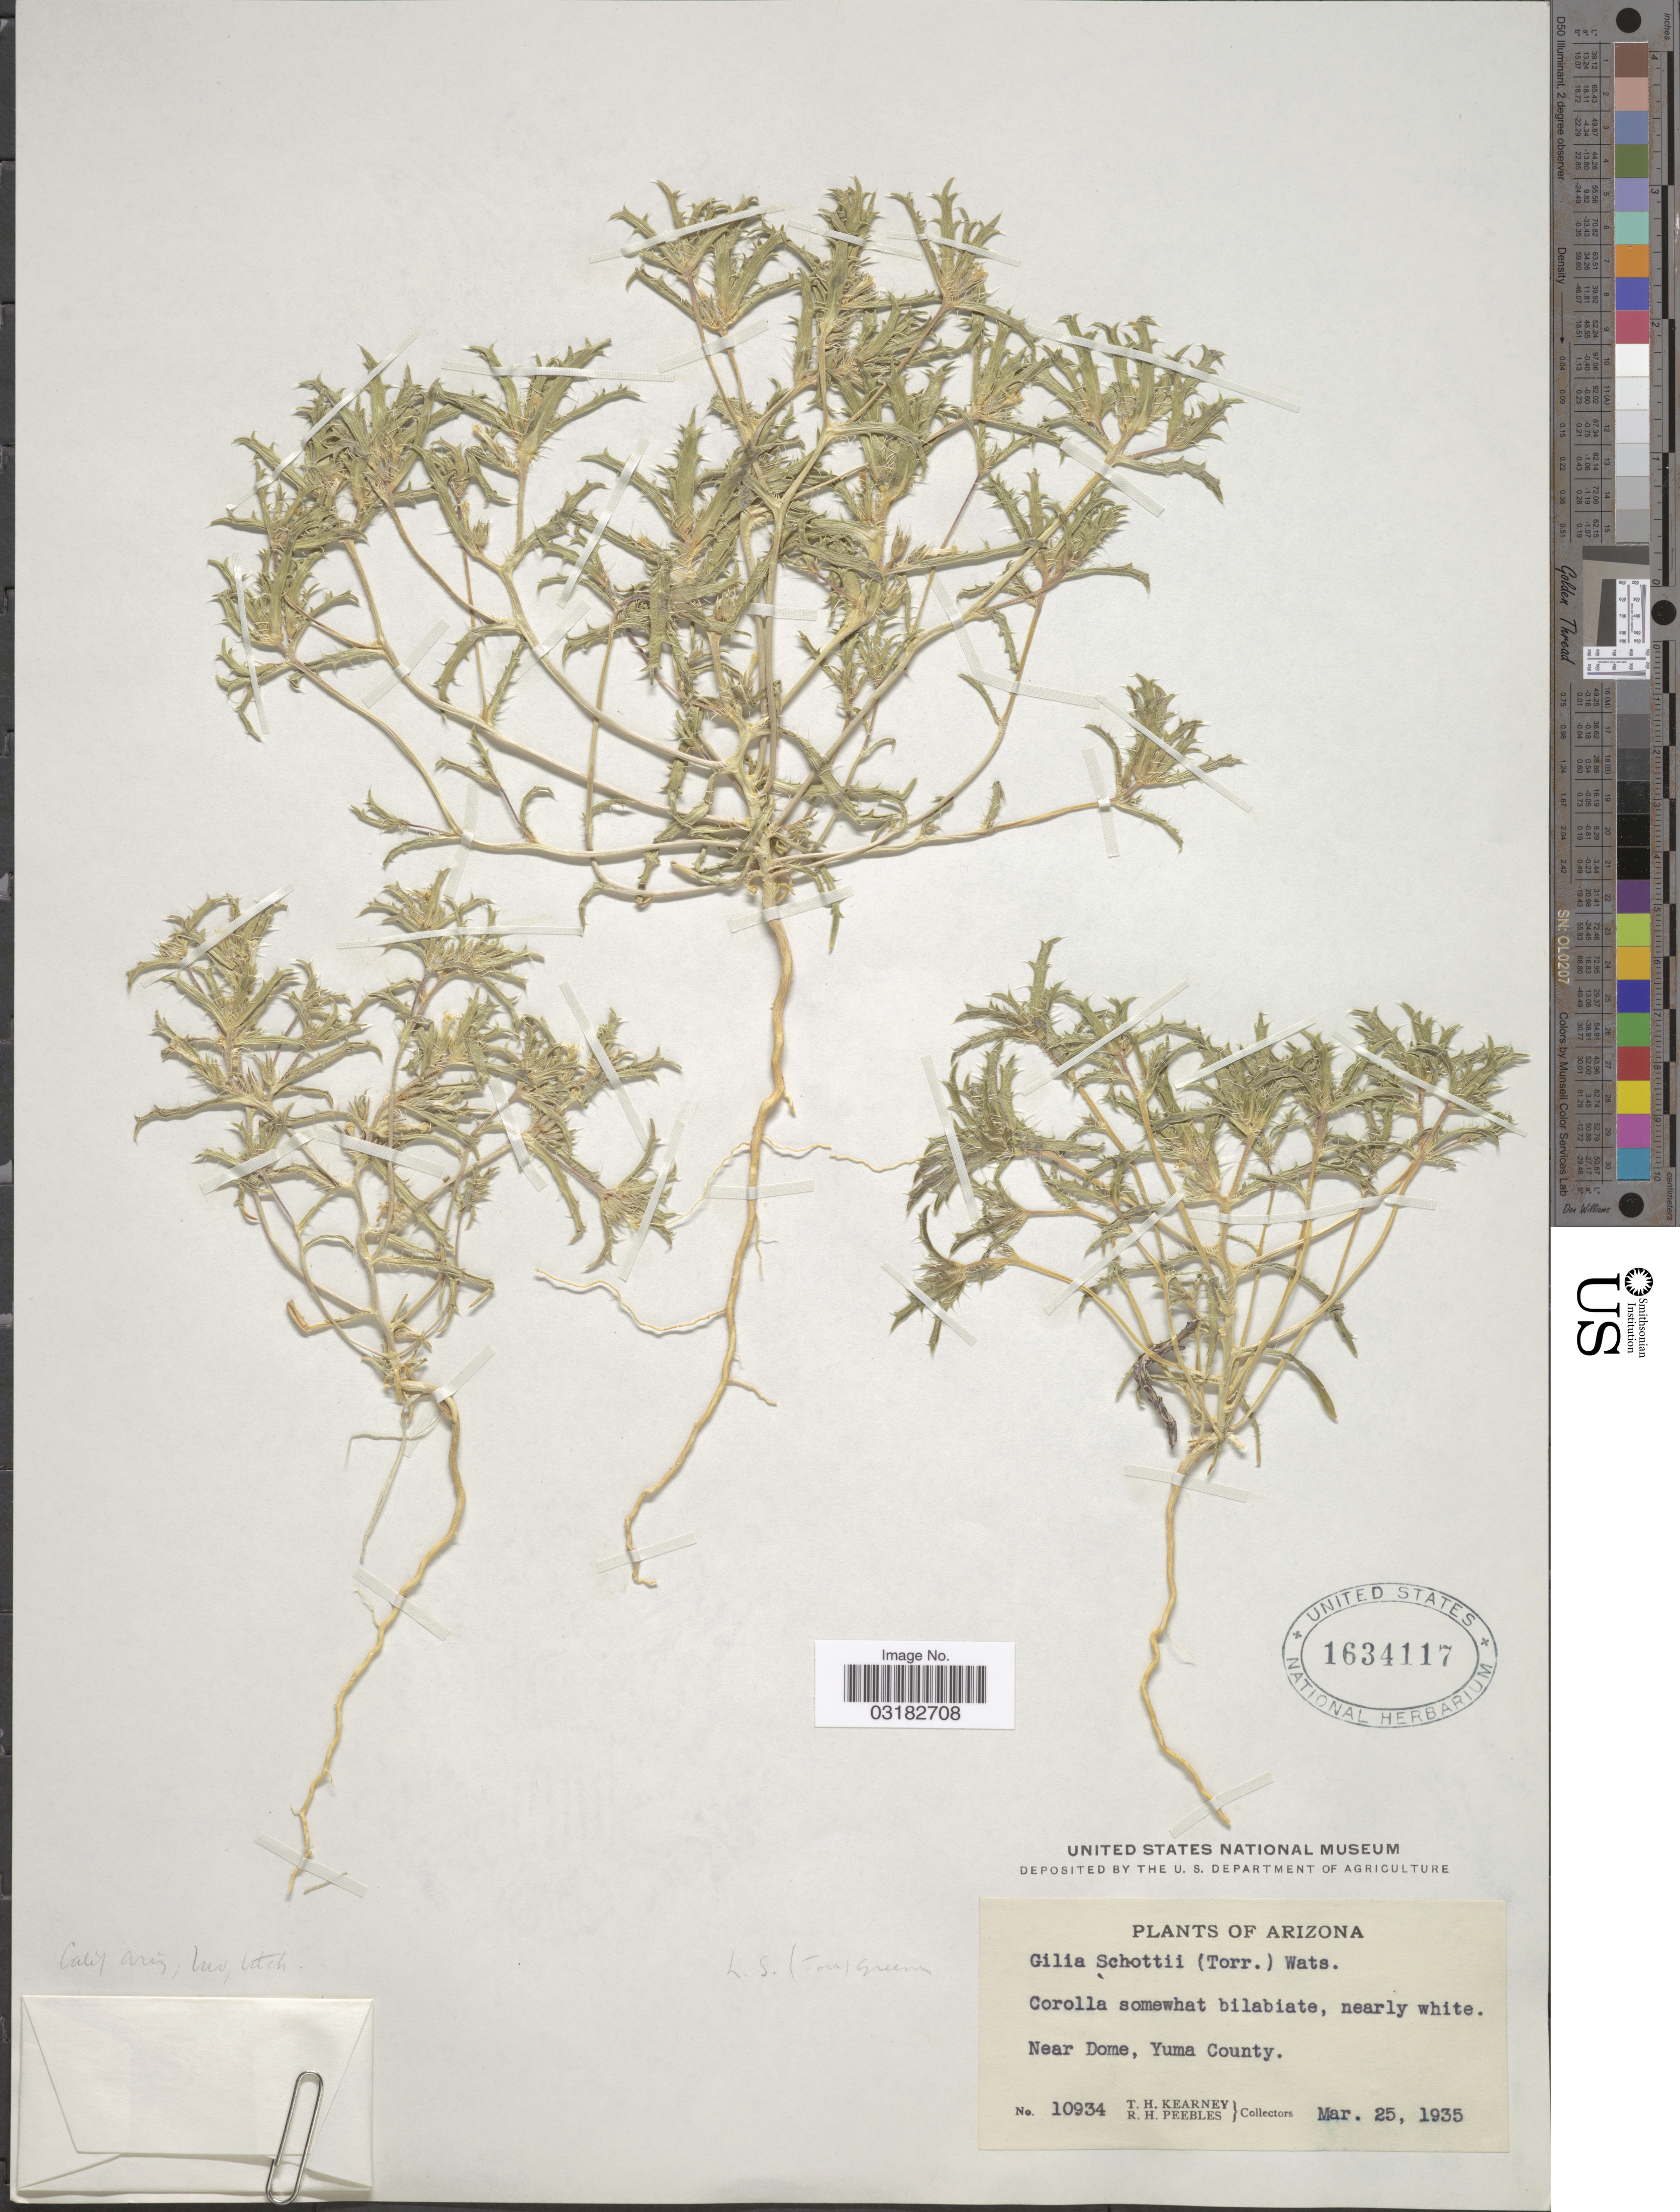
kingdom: Plantae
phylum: Tracheophyta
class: Magnoliopsida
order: Ericales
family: Polemoniaceae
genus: Loeseliastrum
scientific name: Loeseliastrum schottii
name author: (Torr.) Timbrook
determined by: Timbrook, S.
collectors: T. H. Kearney & R. H. Peebles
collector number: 10934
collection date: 1935-03-25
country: United States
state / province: Arizona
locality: Near Dome, Yuma County.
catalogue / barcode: US 1634117